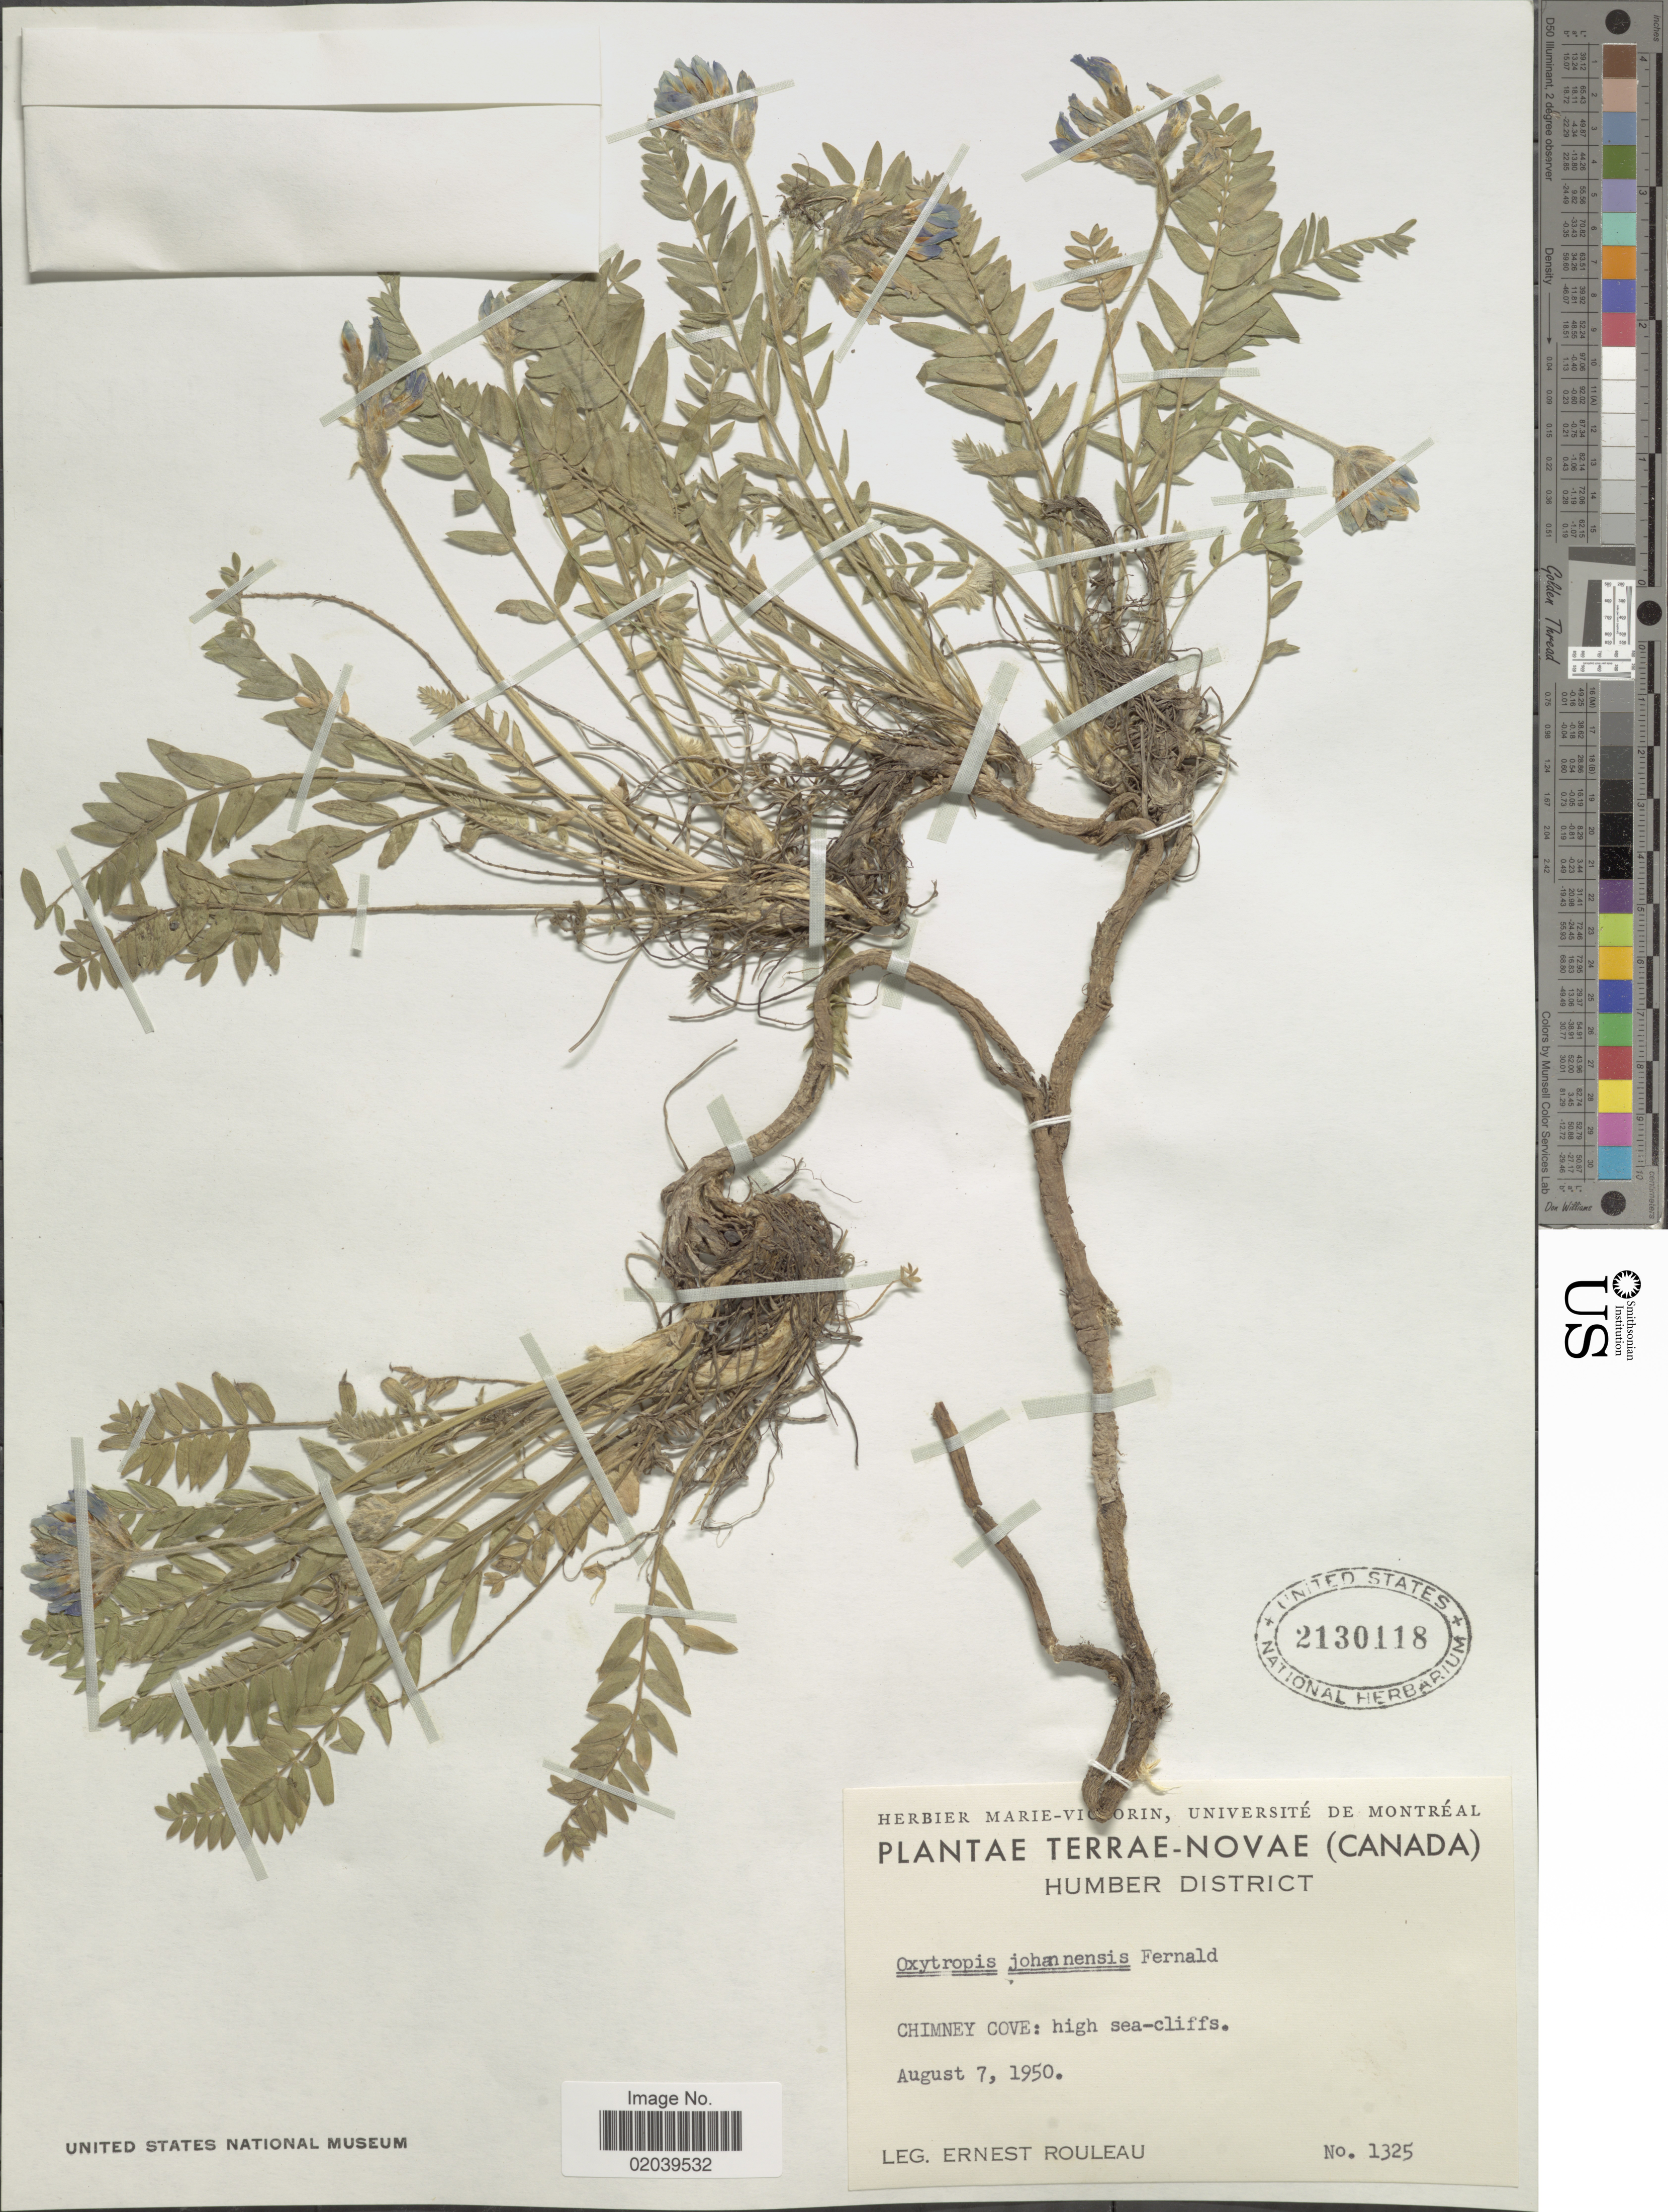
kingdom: Plantae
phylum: Tracheophyta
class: Magnoliopsida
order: Fabales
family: Fabaceae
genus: Oxytropis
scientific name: Oxytropis campestris var. johannensis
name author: Fernald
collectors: J. Rouleau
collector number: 1325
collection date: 1950-08-07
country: Canada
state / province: Newfoundland and Labrador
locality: Terrae-Novae (Canada), Humber District , Chimney Cove: high sea-cliffs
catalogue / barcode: US 2130118